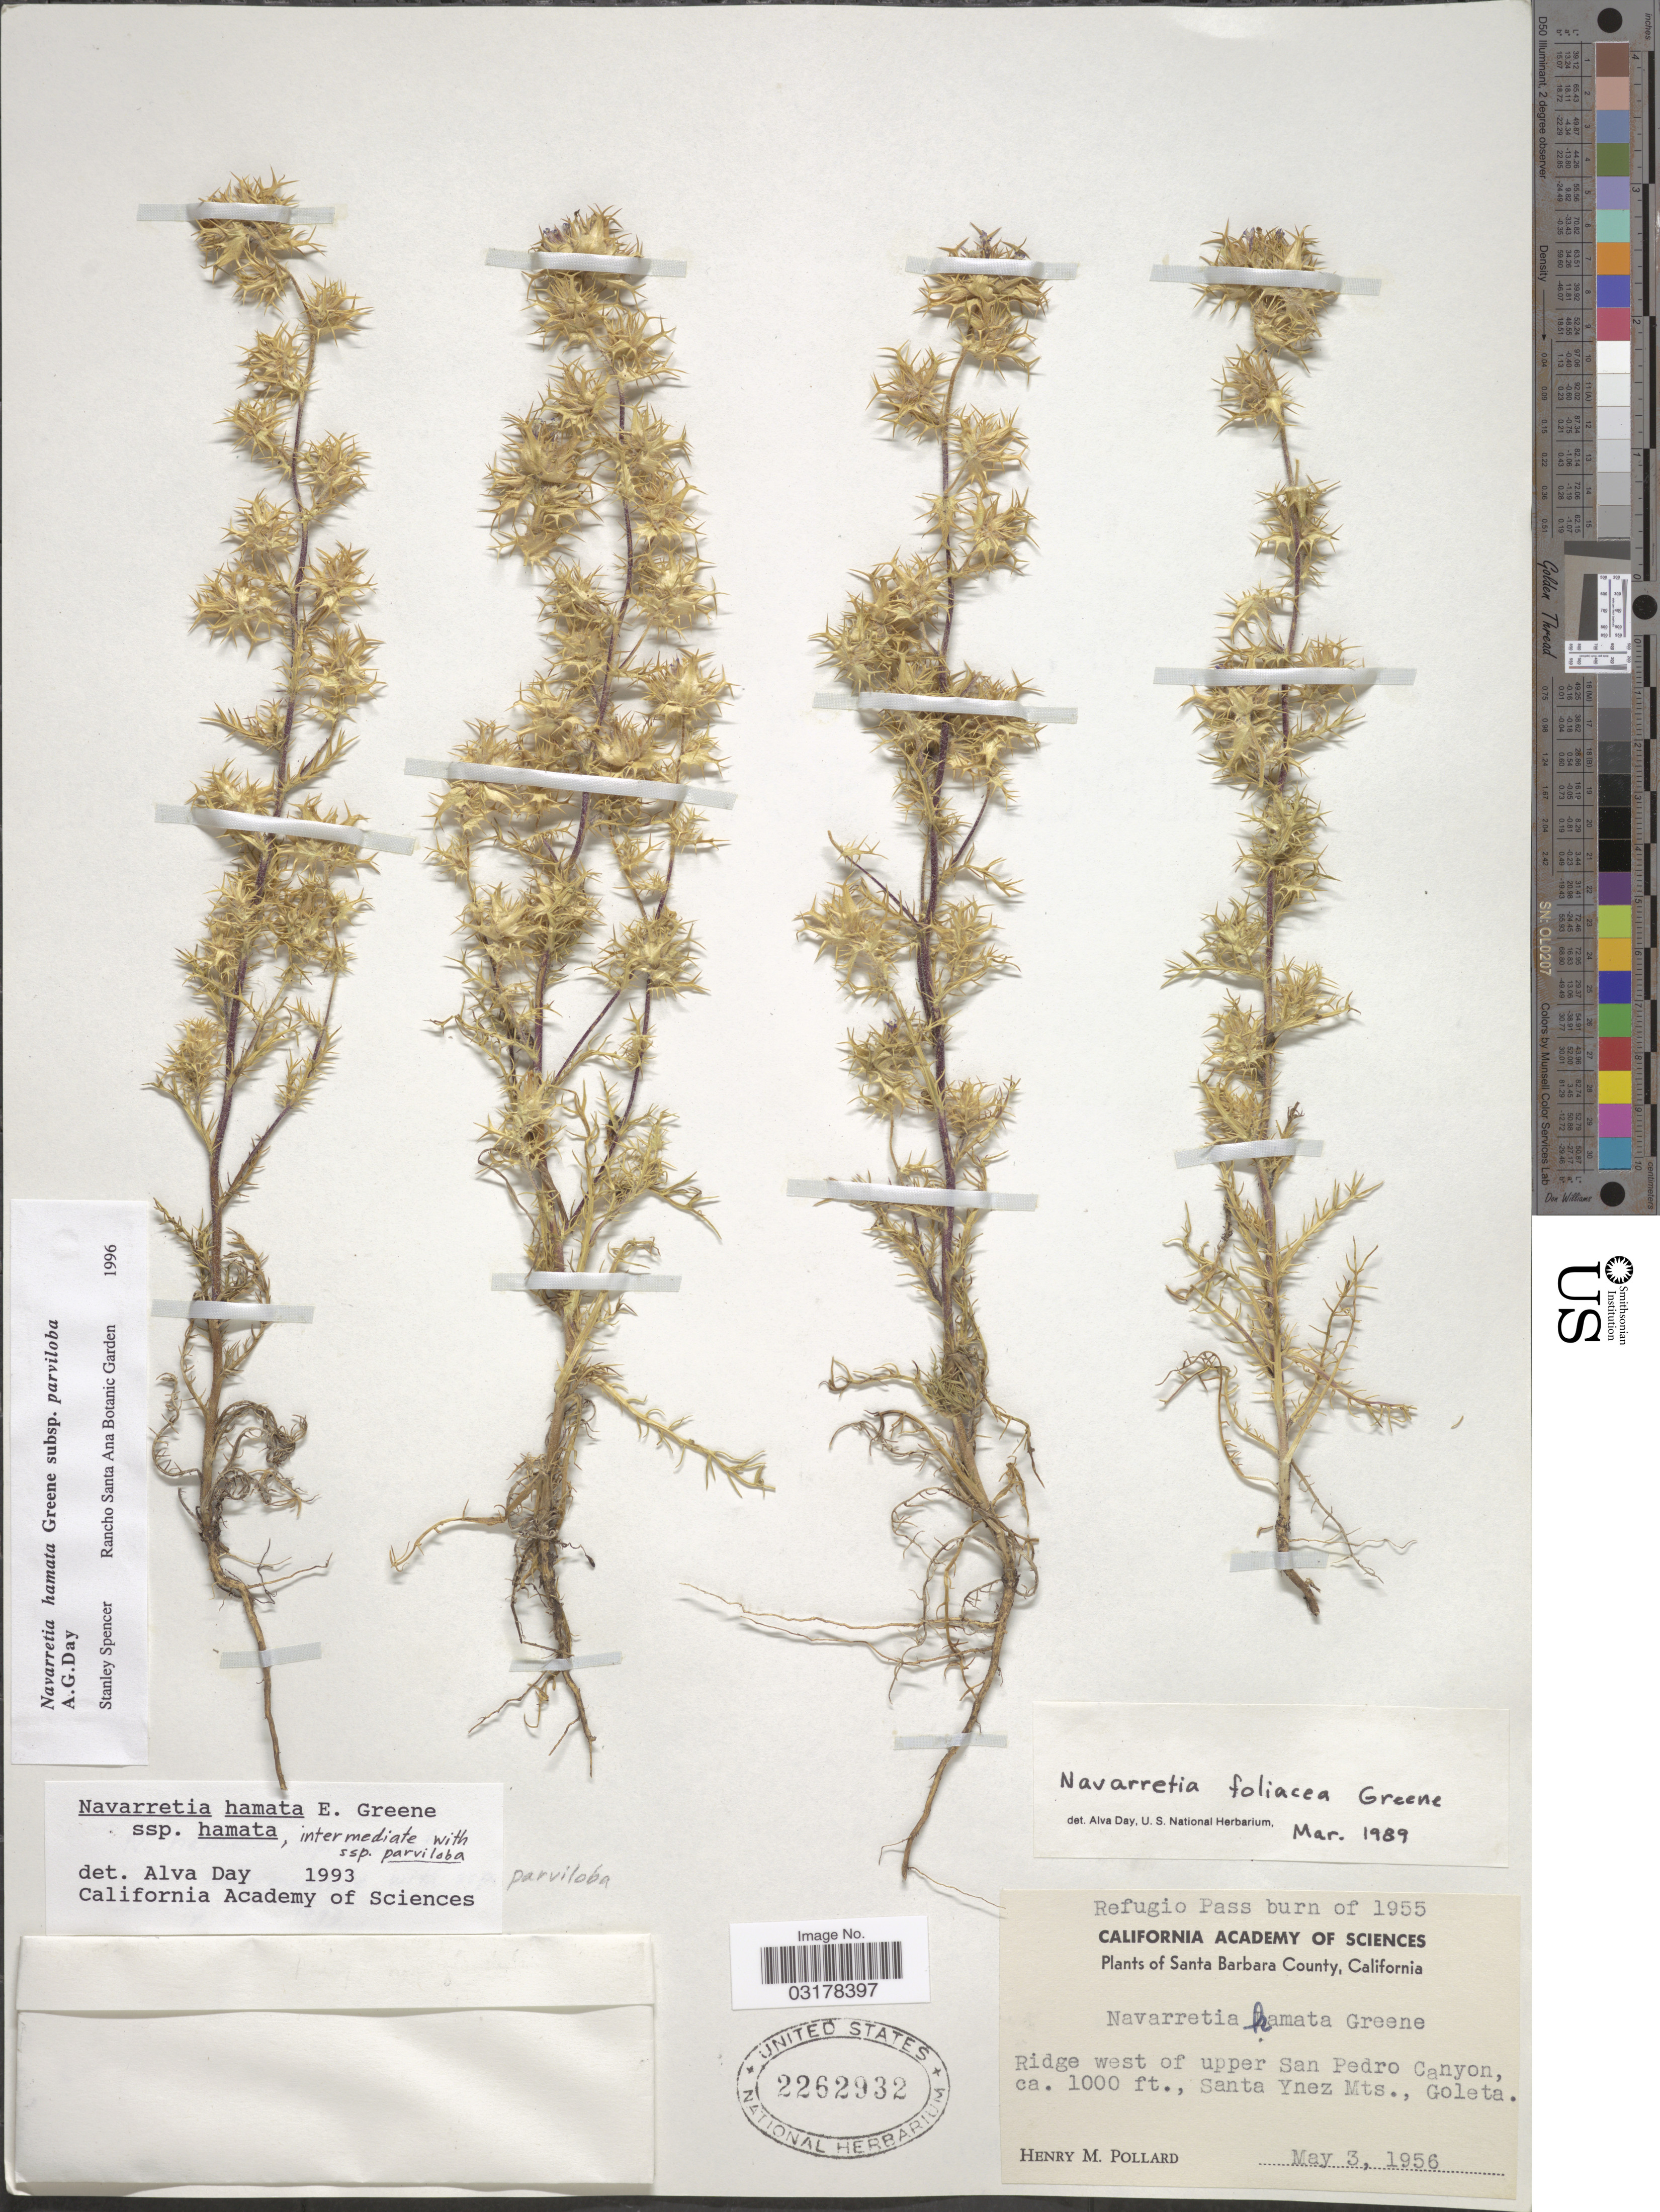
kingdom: Plantae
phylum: Tracheophyta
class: Magnoliopsida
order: Ericales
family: Polemoniaceae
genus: Navarretia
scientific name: Navarretia hamata subsp. parviloba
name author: A.G. Day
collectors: H. M. Pollard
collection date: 1956-05-03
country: United States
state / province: California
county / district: Santa Barbara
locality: Santa Barbara County. Ridge west of upper San Pedro Canyon, Santa Ynez Mts., Goleta.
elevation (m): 305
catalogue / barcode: US 2262932